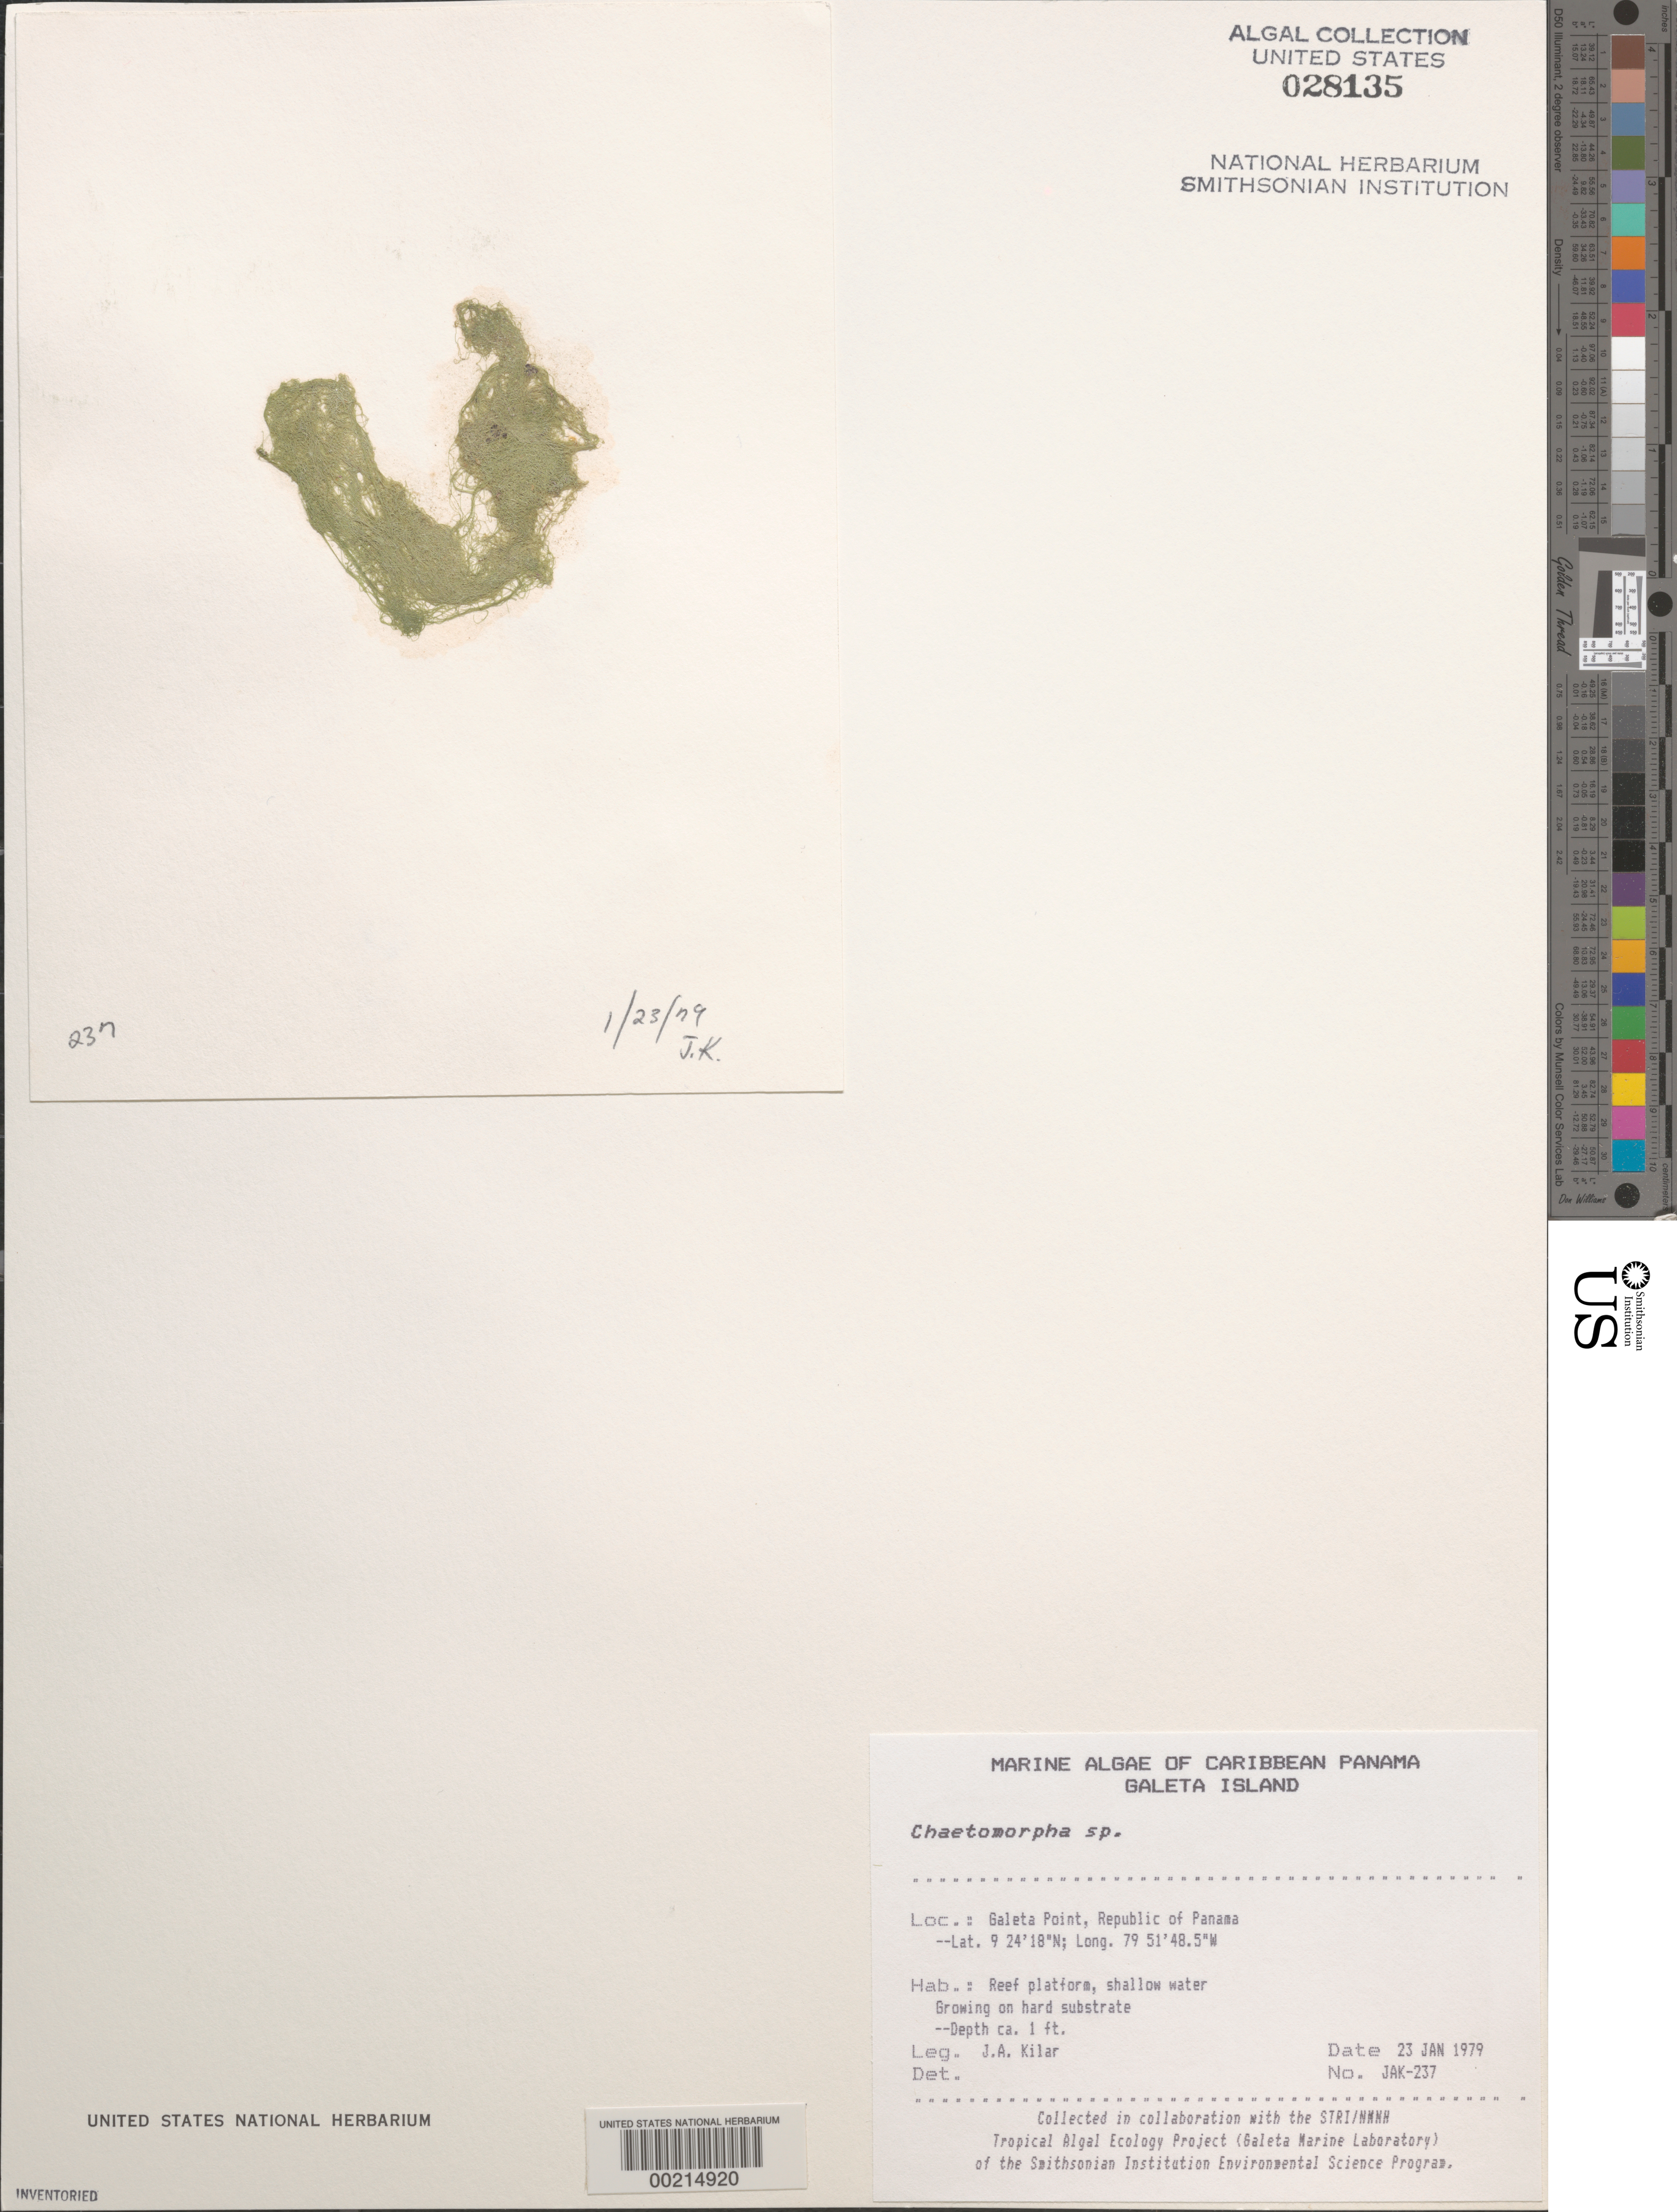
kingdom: Plantae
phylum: Chlorophyta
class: Ulvophyceae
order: Cladophorales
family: Cladophoraceae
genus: Chaetomorpha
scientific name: Chaetomorpha sp.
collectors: J. A. Kilar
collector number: JAK-237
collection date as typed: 23 Jan 1979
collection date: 1979-01-23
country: Panama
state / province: Colón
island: Galeta Island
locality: Galeta Point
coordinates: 9 24' 18" N, 79 51' 48.5" W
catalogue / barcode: US 28135